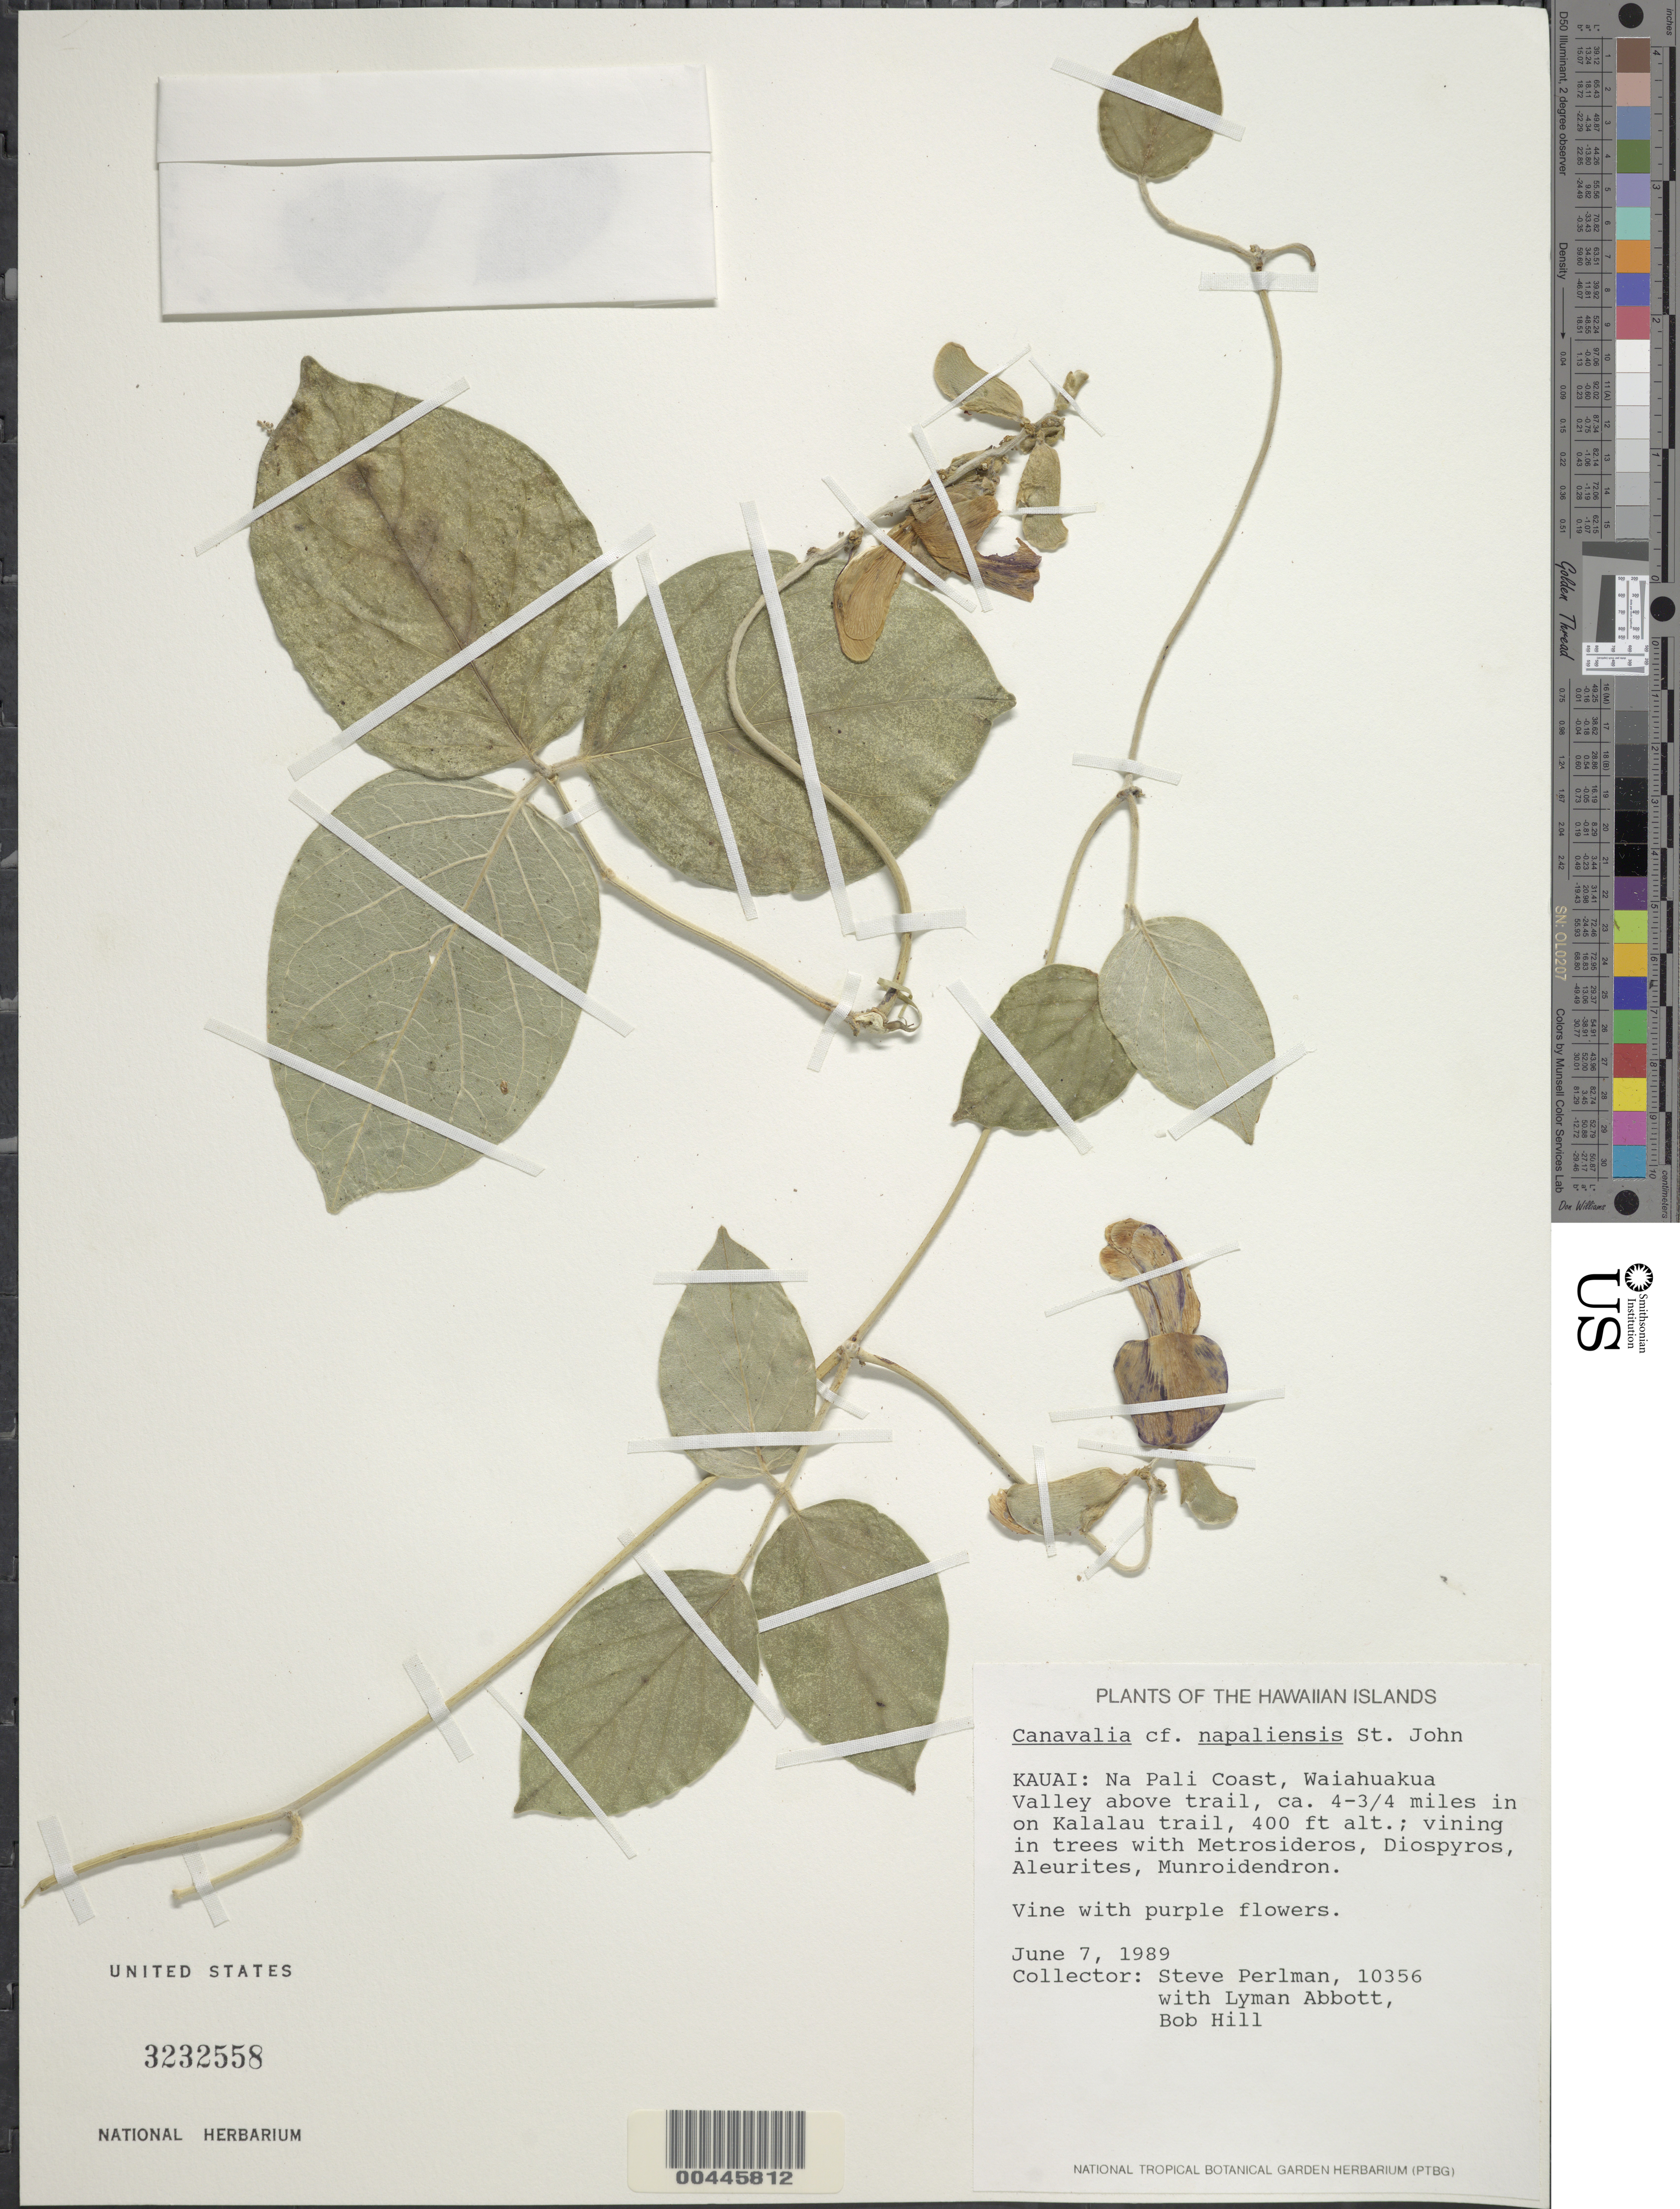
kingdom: Plantae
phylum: Tracheophyta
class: Magnoliopsida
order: Fabales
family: Fabaceae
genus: Canavalia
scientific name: Canavalia napaliensis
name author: H. St. John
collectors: S. P. Perlman, L. Abbott & B. Hill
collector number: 10356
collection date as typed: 7 Jun 1989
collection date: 1989-06-07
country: United States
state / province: Hawaii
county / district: Kauai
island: Kaua'i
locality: Na Pali Coast, Waiahuakua Valley above trail, ca. 4.75 mi in on Kalalau Trail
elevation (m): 122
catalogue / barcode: US 3232558